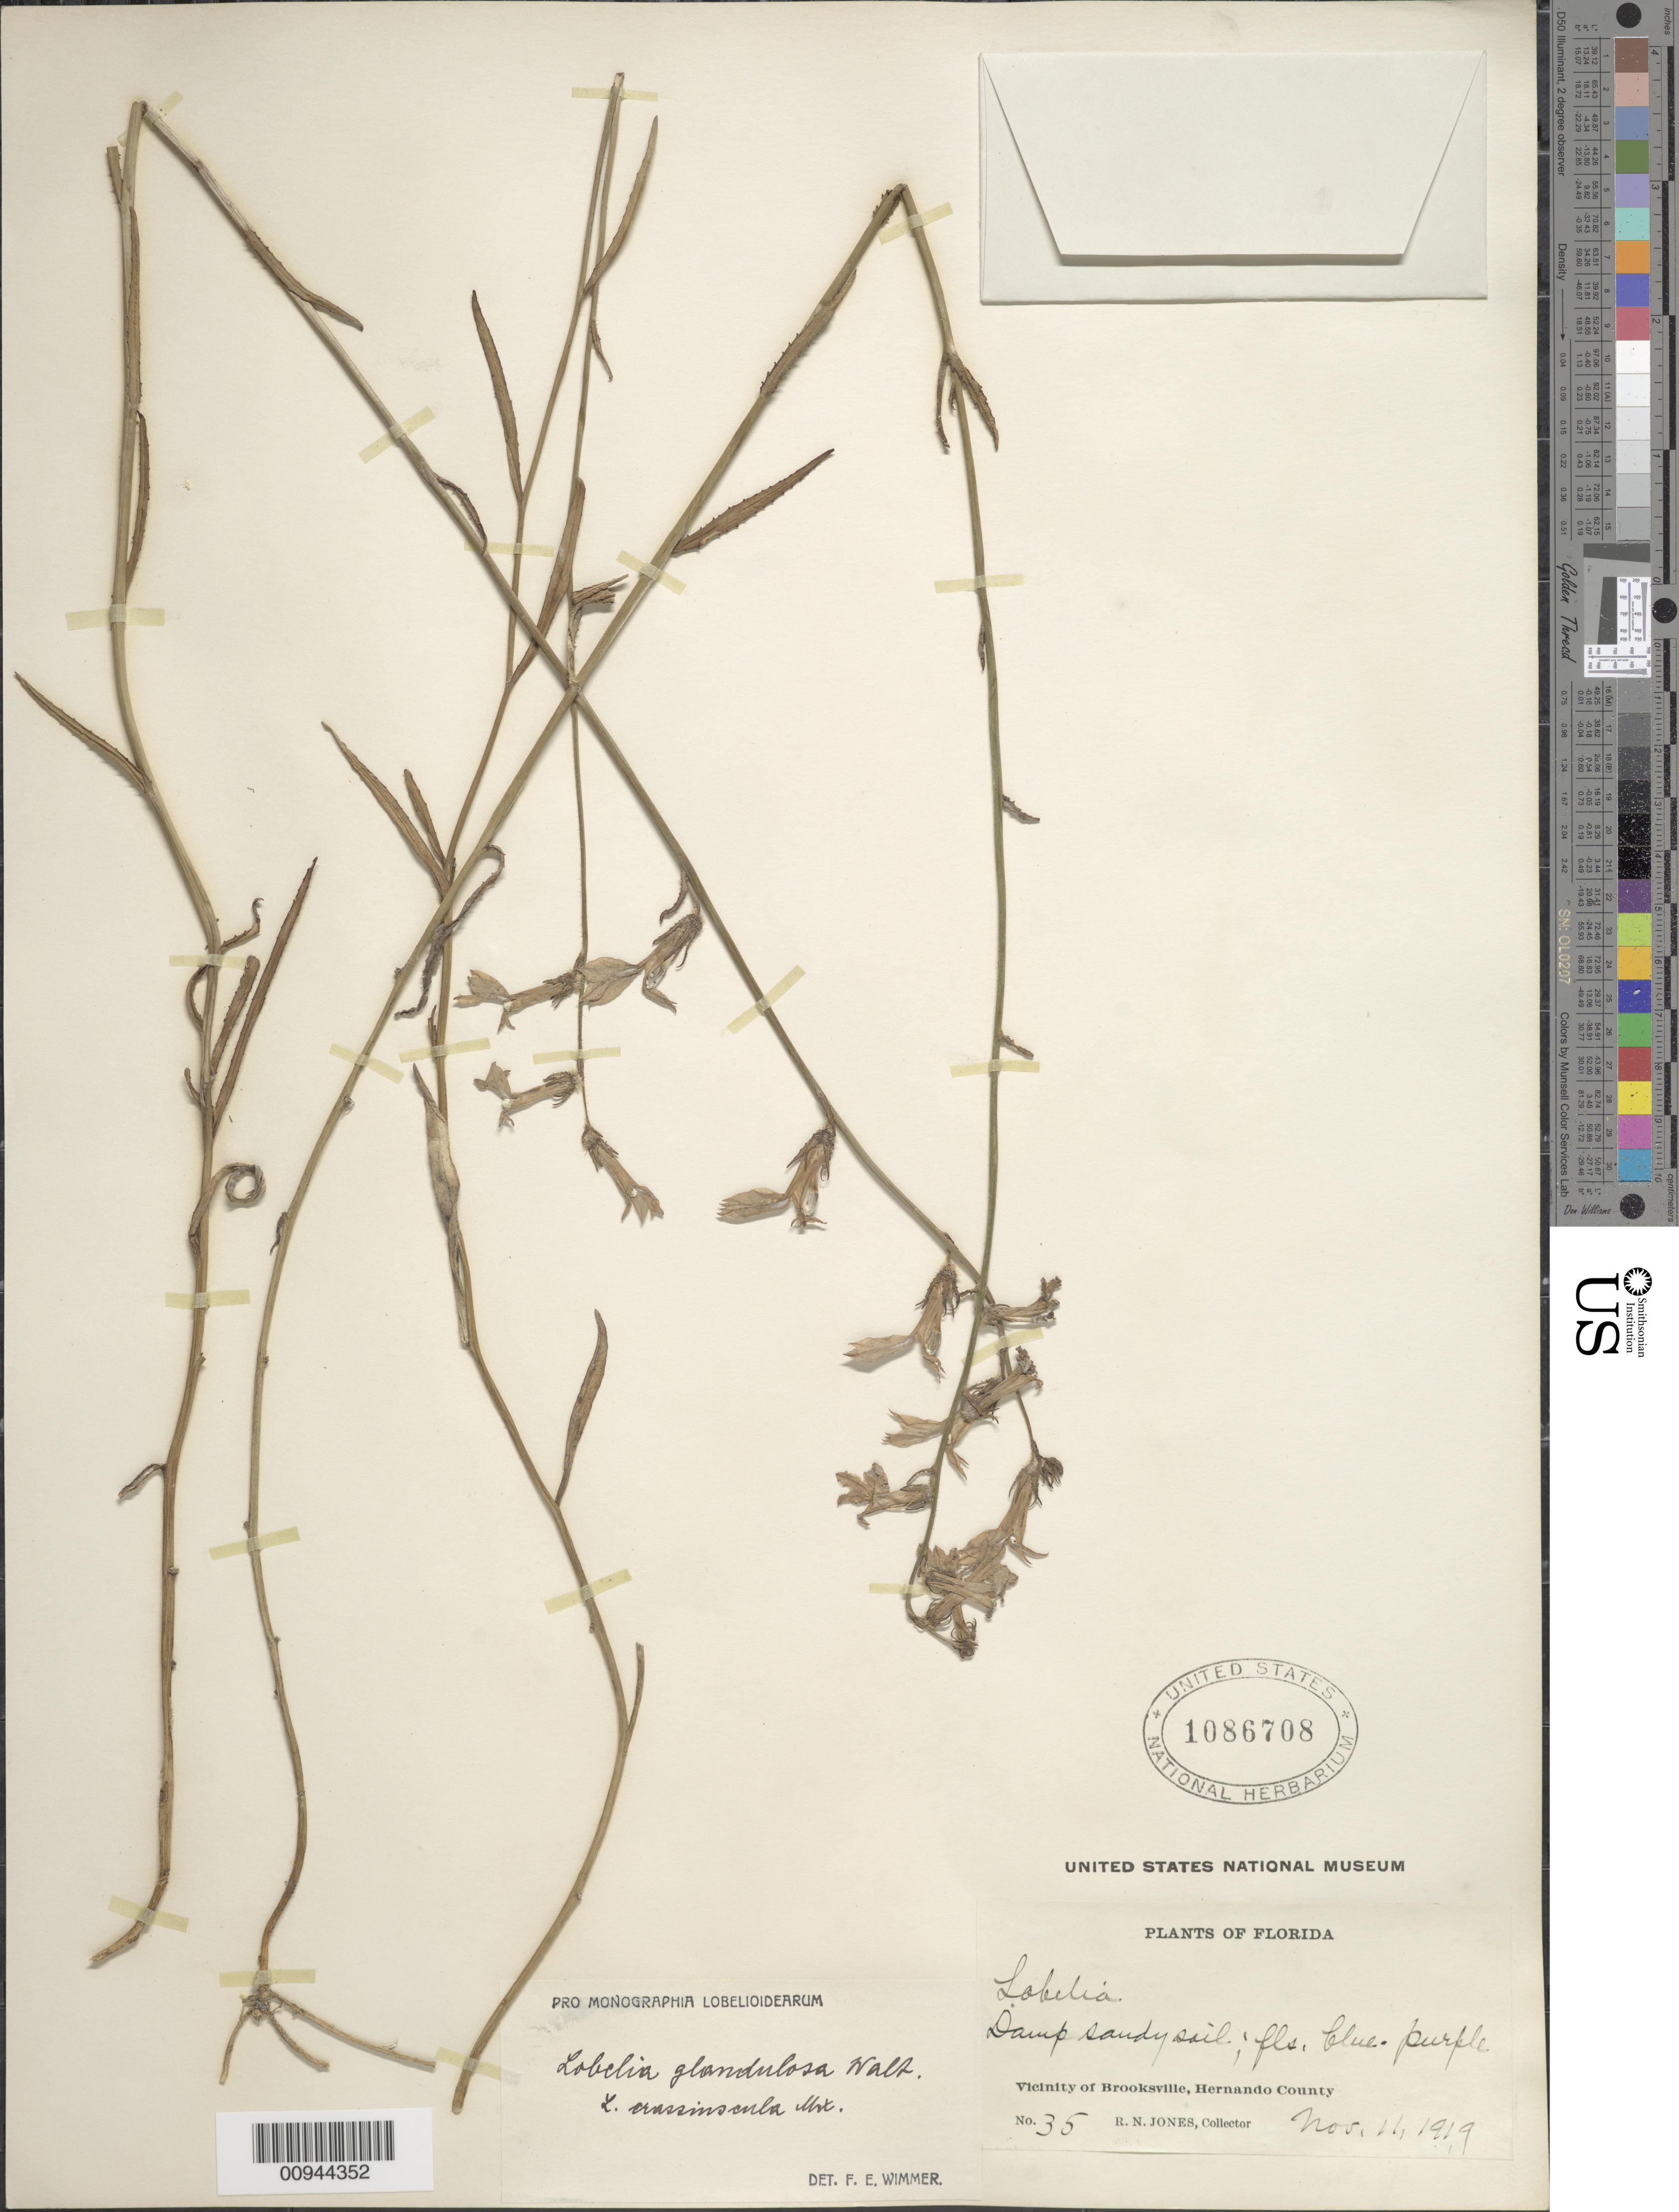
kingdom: Plantae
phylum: Tracheophyta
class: Magnoliopsida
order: Asterales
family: Campanulaceae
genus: Lobelia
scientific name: Lobelia glandulosa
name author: Walter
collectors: R. Jones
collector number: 35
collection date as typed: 11 Nov 1919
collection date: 1919-11-11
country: United States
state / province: Florida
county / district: Hernando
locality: Brooksville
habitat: Damp, sandy soil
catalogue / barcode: US 1086708